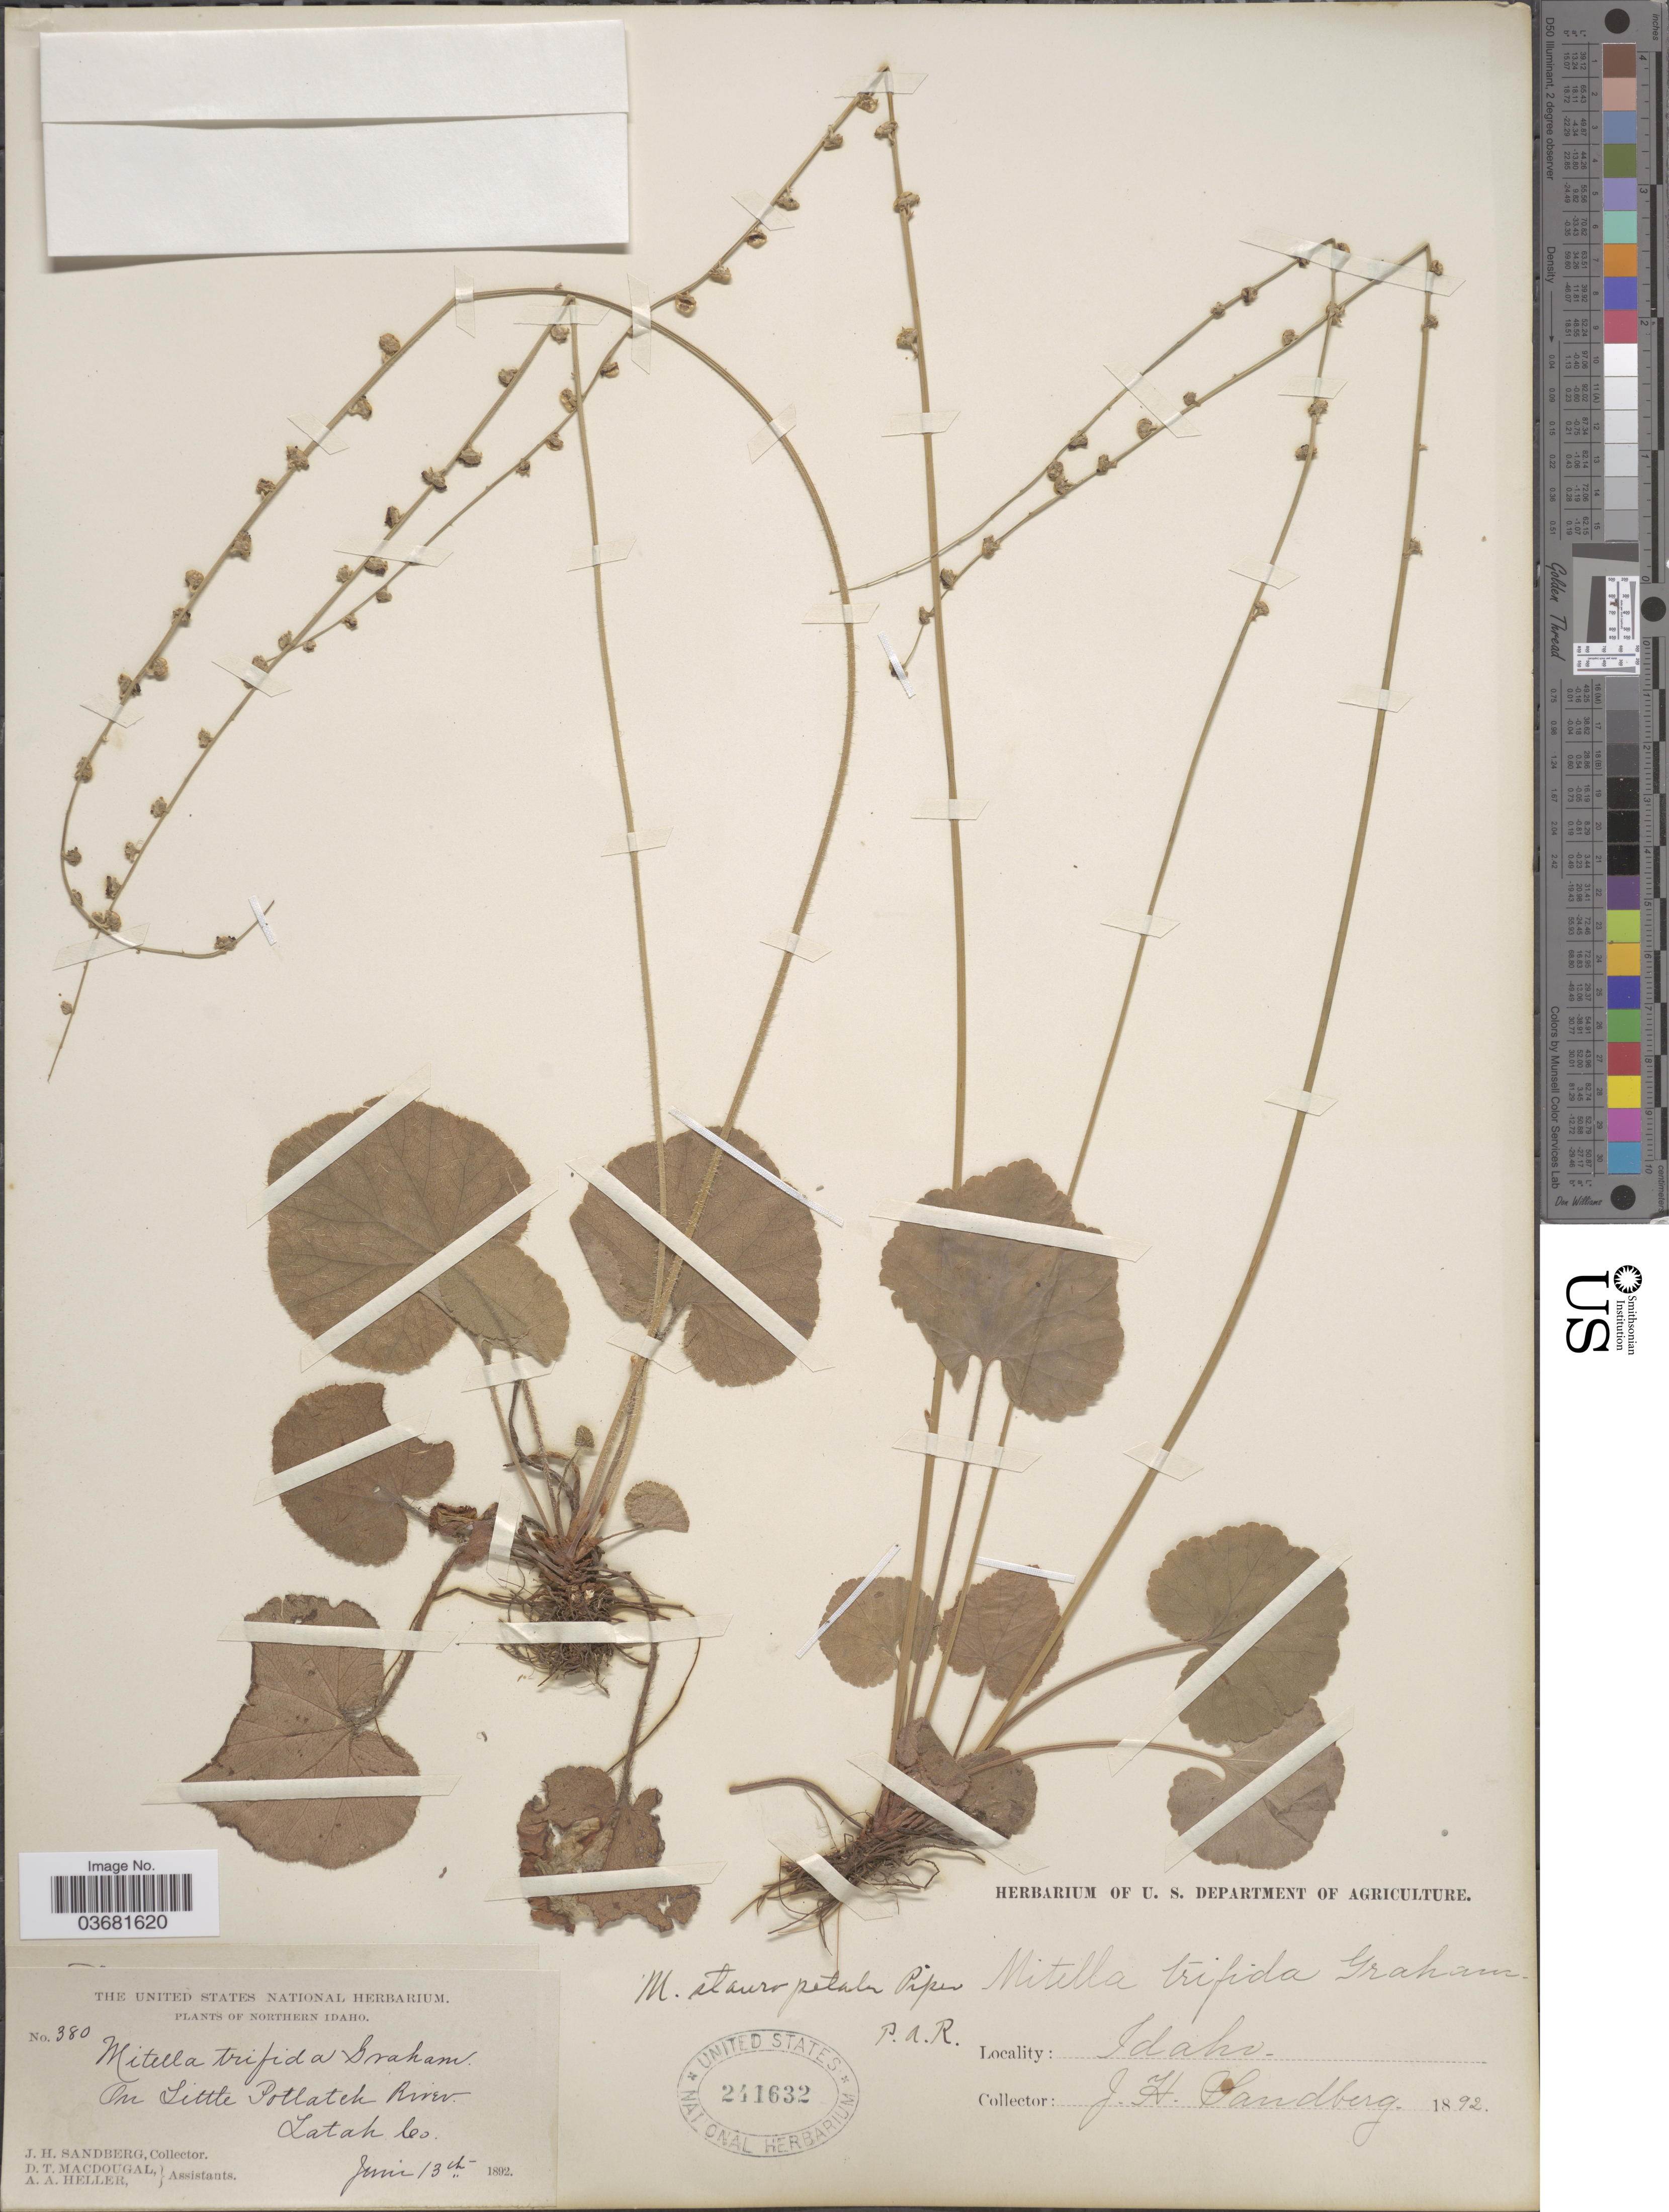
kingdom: Plantae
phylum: Tracheophyta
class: Magnoliopsida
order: Saxifragales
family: Saxifragaceae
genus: Mitella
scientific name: Mitella stauropetala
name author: Piper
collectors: J. H. Sandberg, D. T. MacDougal & A. A. Heller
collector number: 380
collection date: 1892-06-13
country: United States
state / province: Idaho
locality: Northern Idaho. In Little Potlatch River. Latah Co.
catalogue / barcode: US 241632